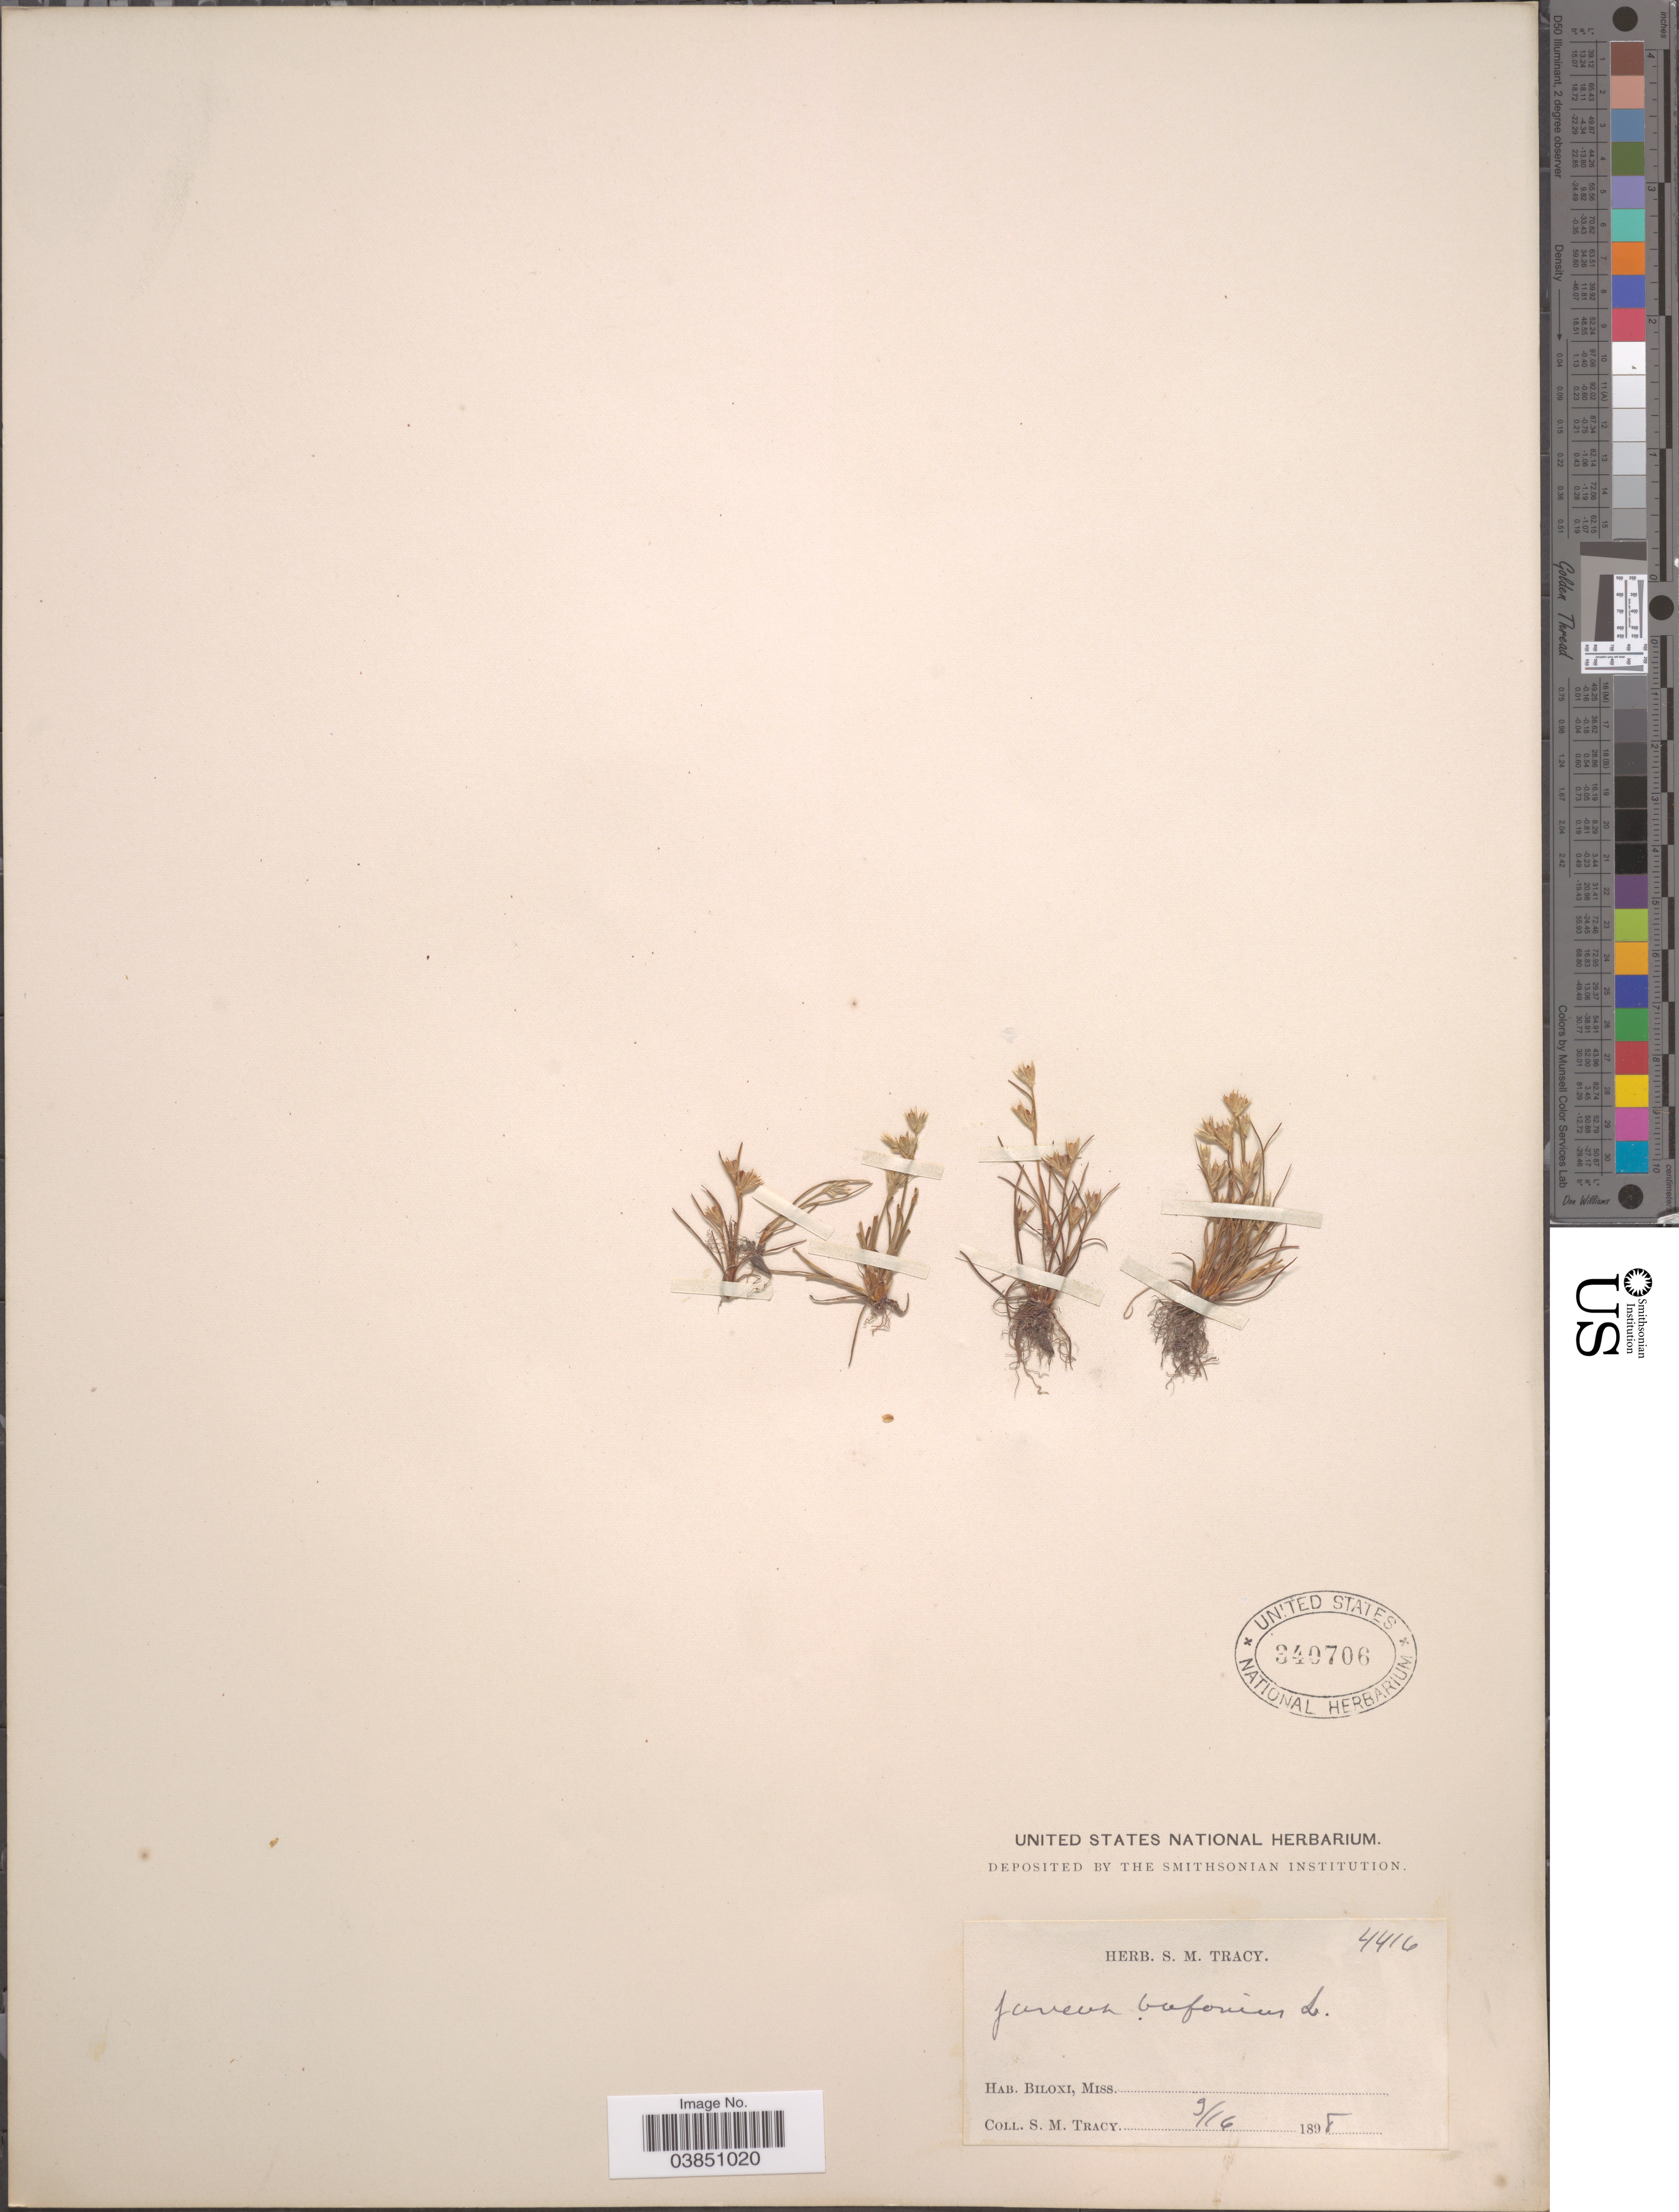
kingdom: Plantae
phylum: Tracheophyta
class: Liliopsida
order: Poales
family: Juncaceae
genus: Juncus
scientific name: Juncus bufonius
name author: L.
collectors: S. M. Tracy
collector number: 4416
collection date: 1898-09-16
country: United States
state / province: Mississippi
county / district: Harrison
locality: Biloxi.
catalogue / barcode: US 340706